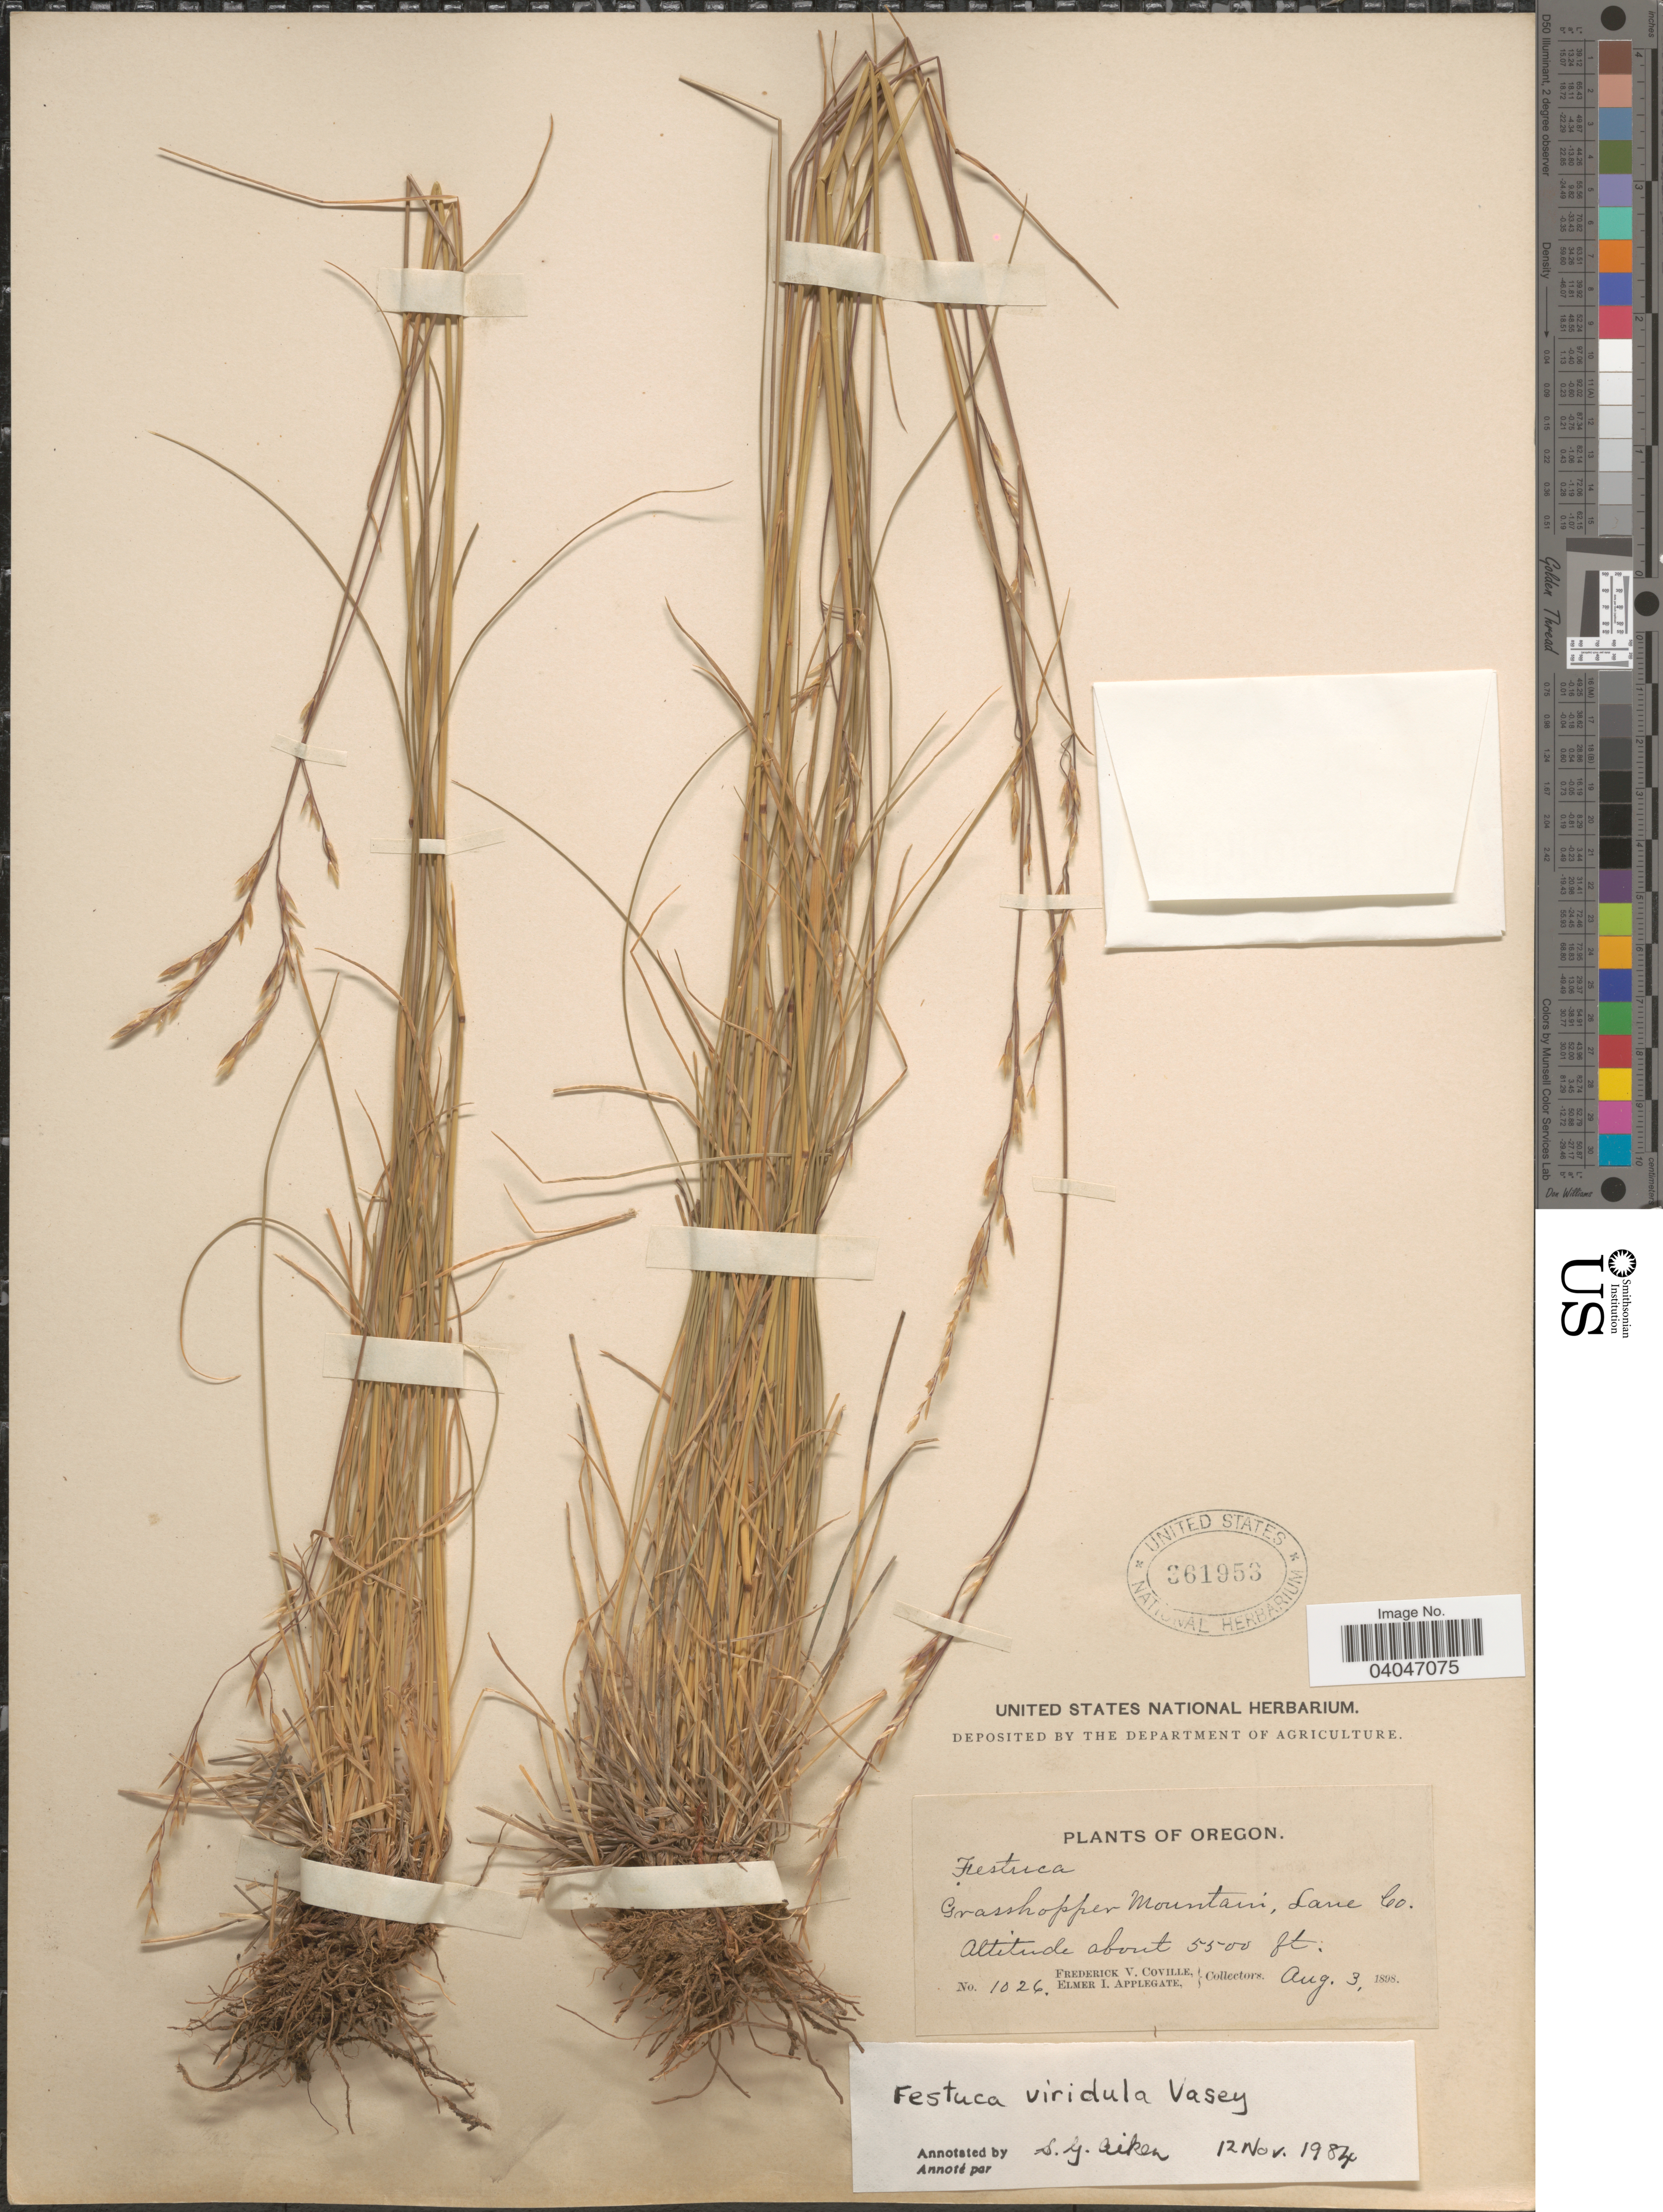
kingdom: Plantae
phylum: Tracheophyta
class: Liliopsida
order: Poales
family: Poaceae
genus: Festuca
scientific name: Festuca viridula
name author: Vasey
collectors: F. V. Coville & E. I. Applegate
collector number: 1026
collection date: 1898-08-03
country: United States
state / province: Oregon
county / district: Lane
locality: Grasshopper Mountain, Lane Co.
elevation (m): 1676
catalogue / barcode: US 361953